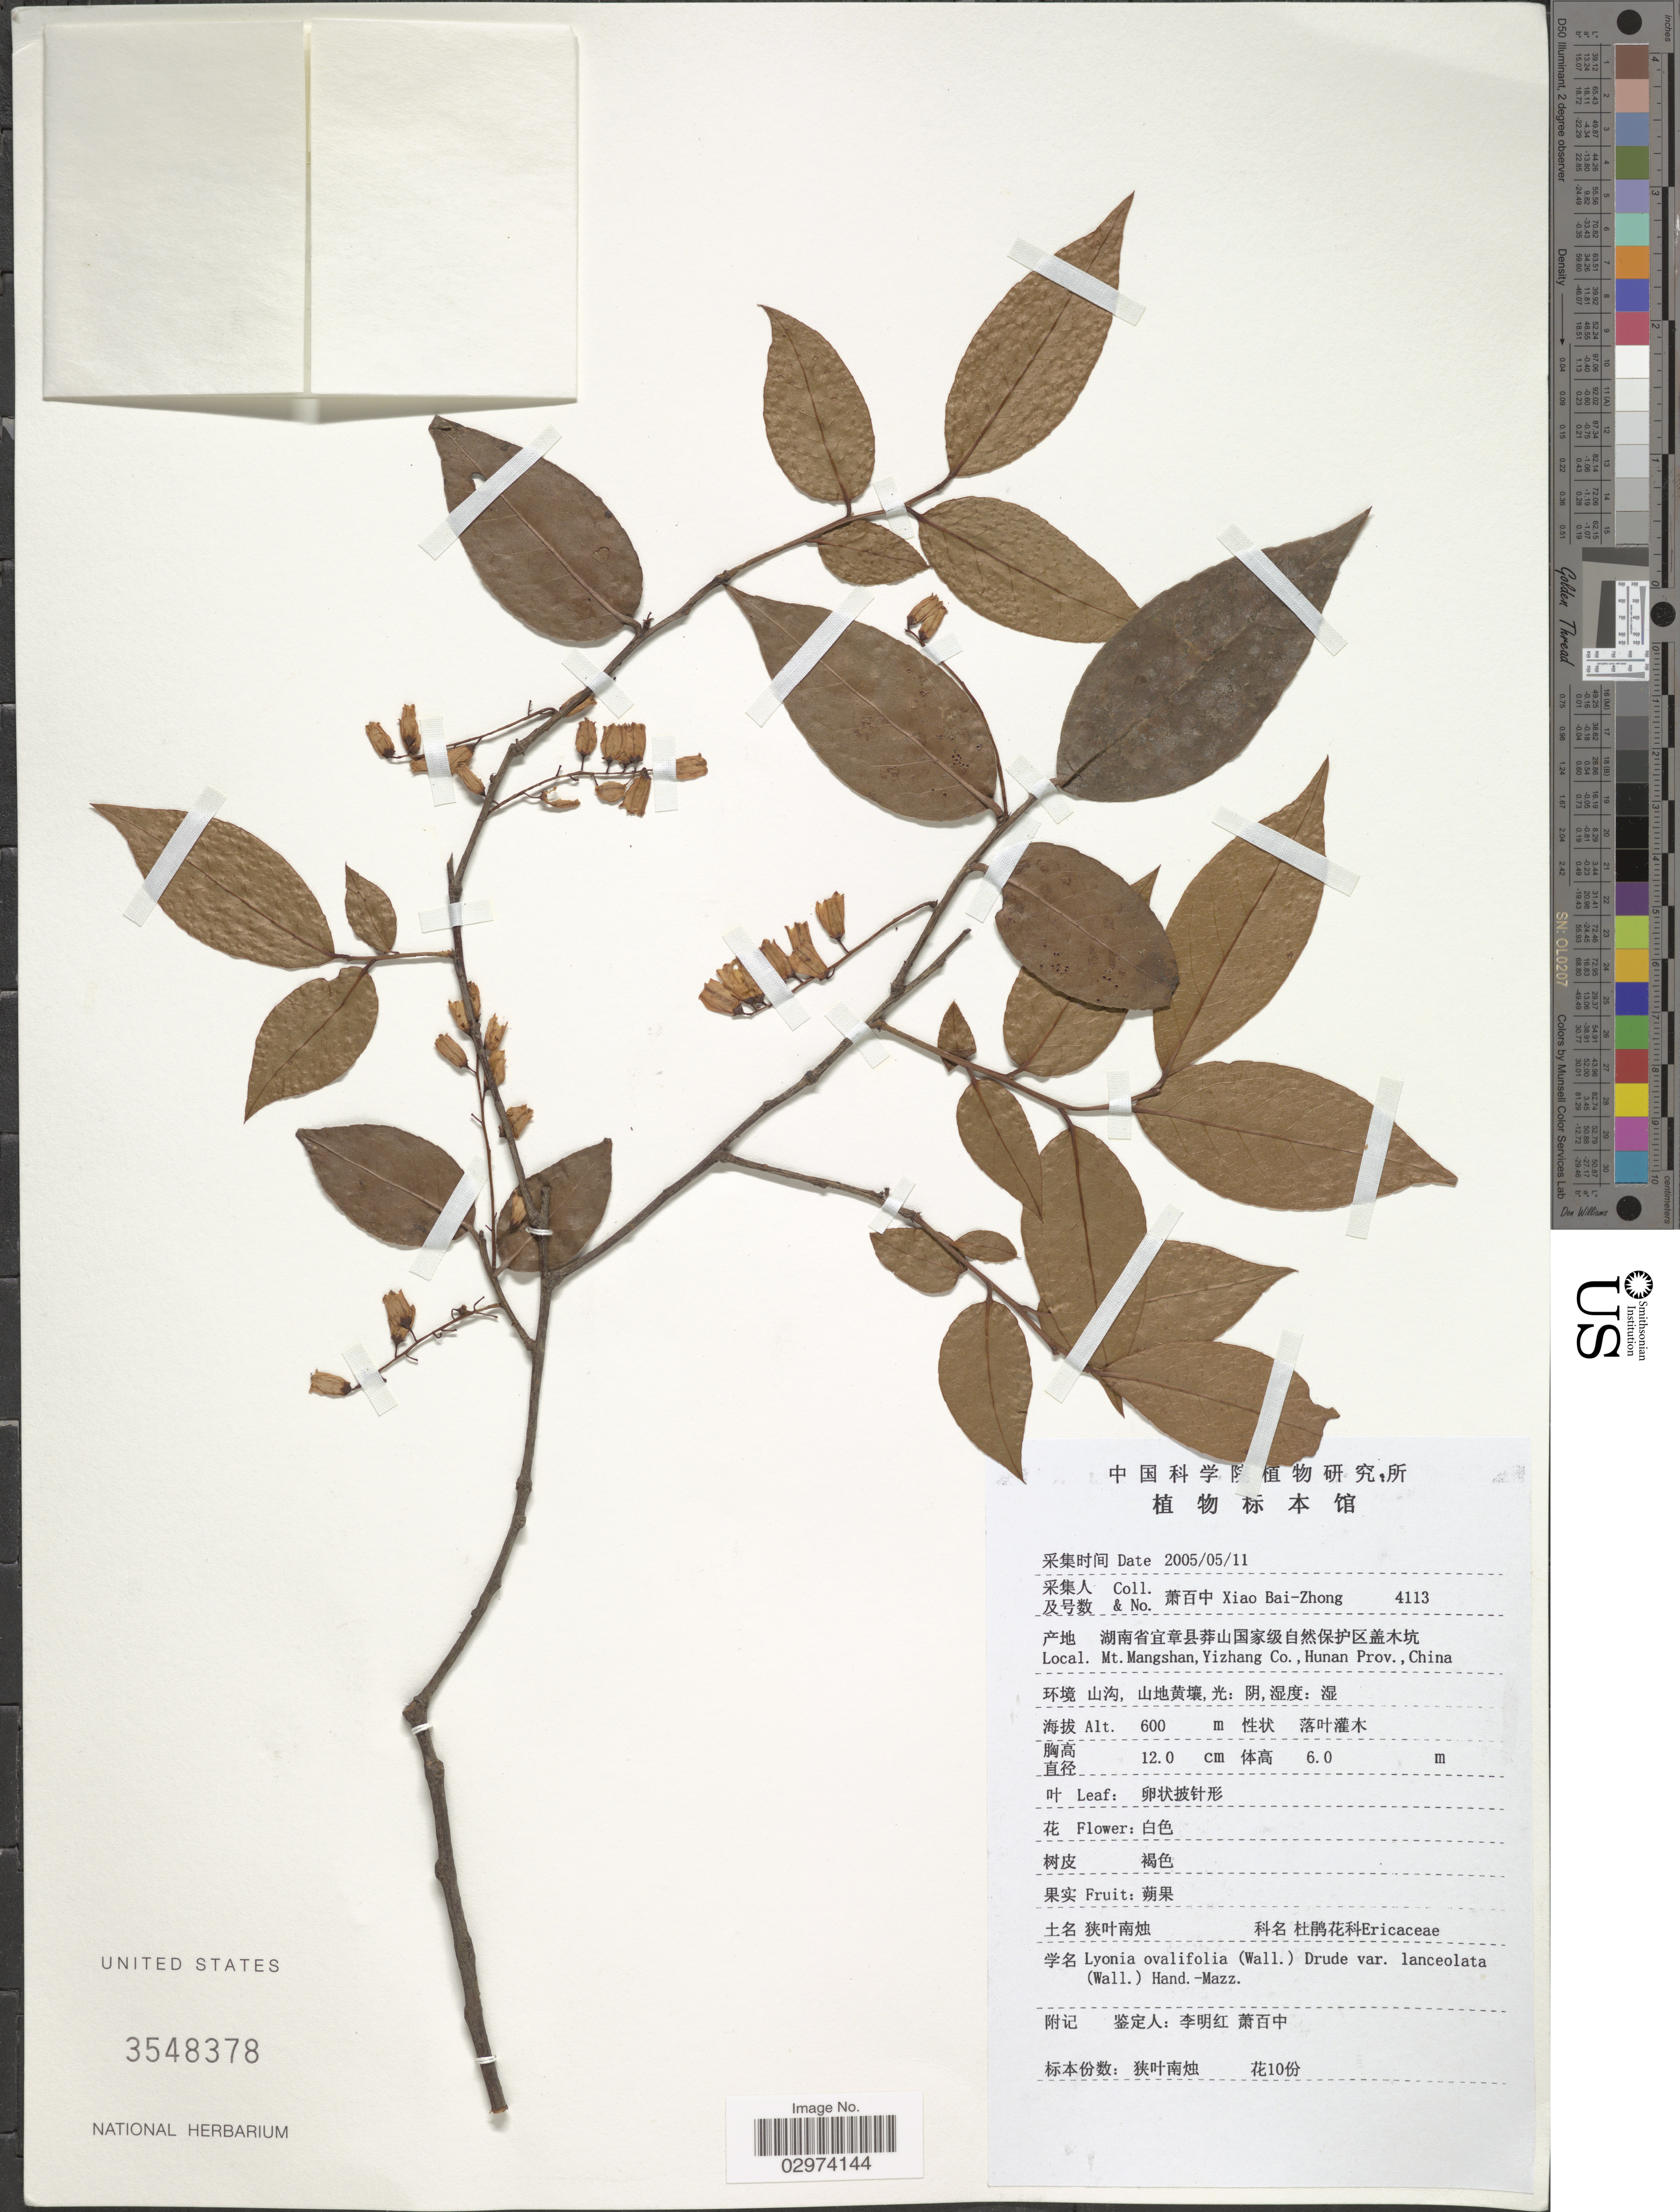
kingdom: Plantae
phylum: Tracheophyta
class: Magnoliopsida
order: Ericales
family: Ericaceae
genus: Lyonia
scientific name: Lyonia ovalifolia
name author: (Wall.) Drude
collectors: B. Z. Xiao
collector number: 4113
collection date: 2005-05-11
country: China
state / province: Hunan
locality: Mt. Mangshan, Yizhang Co., Hunan Prov.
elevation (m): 600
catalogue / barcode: US 3548378